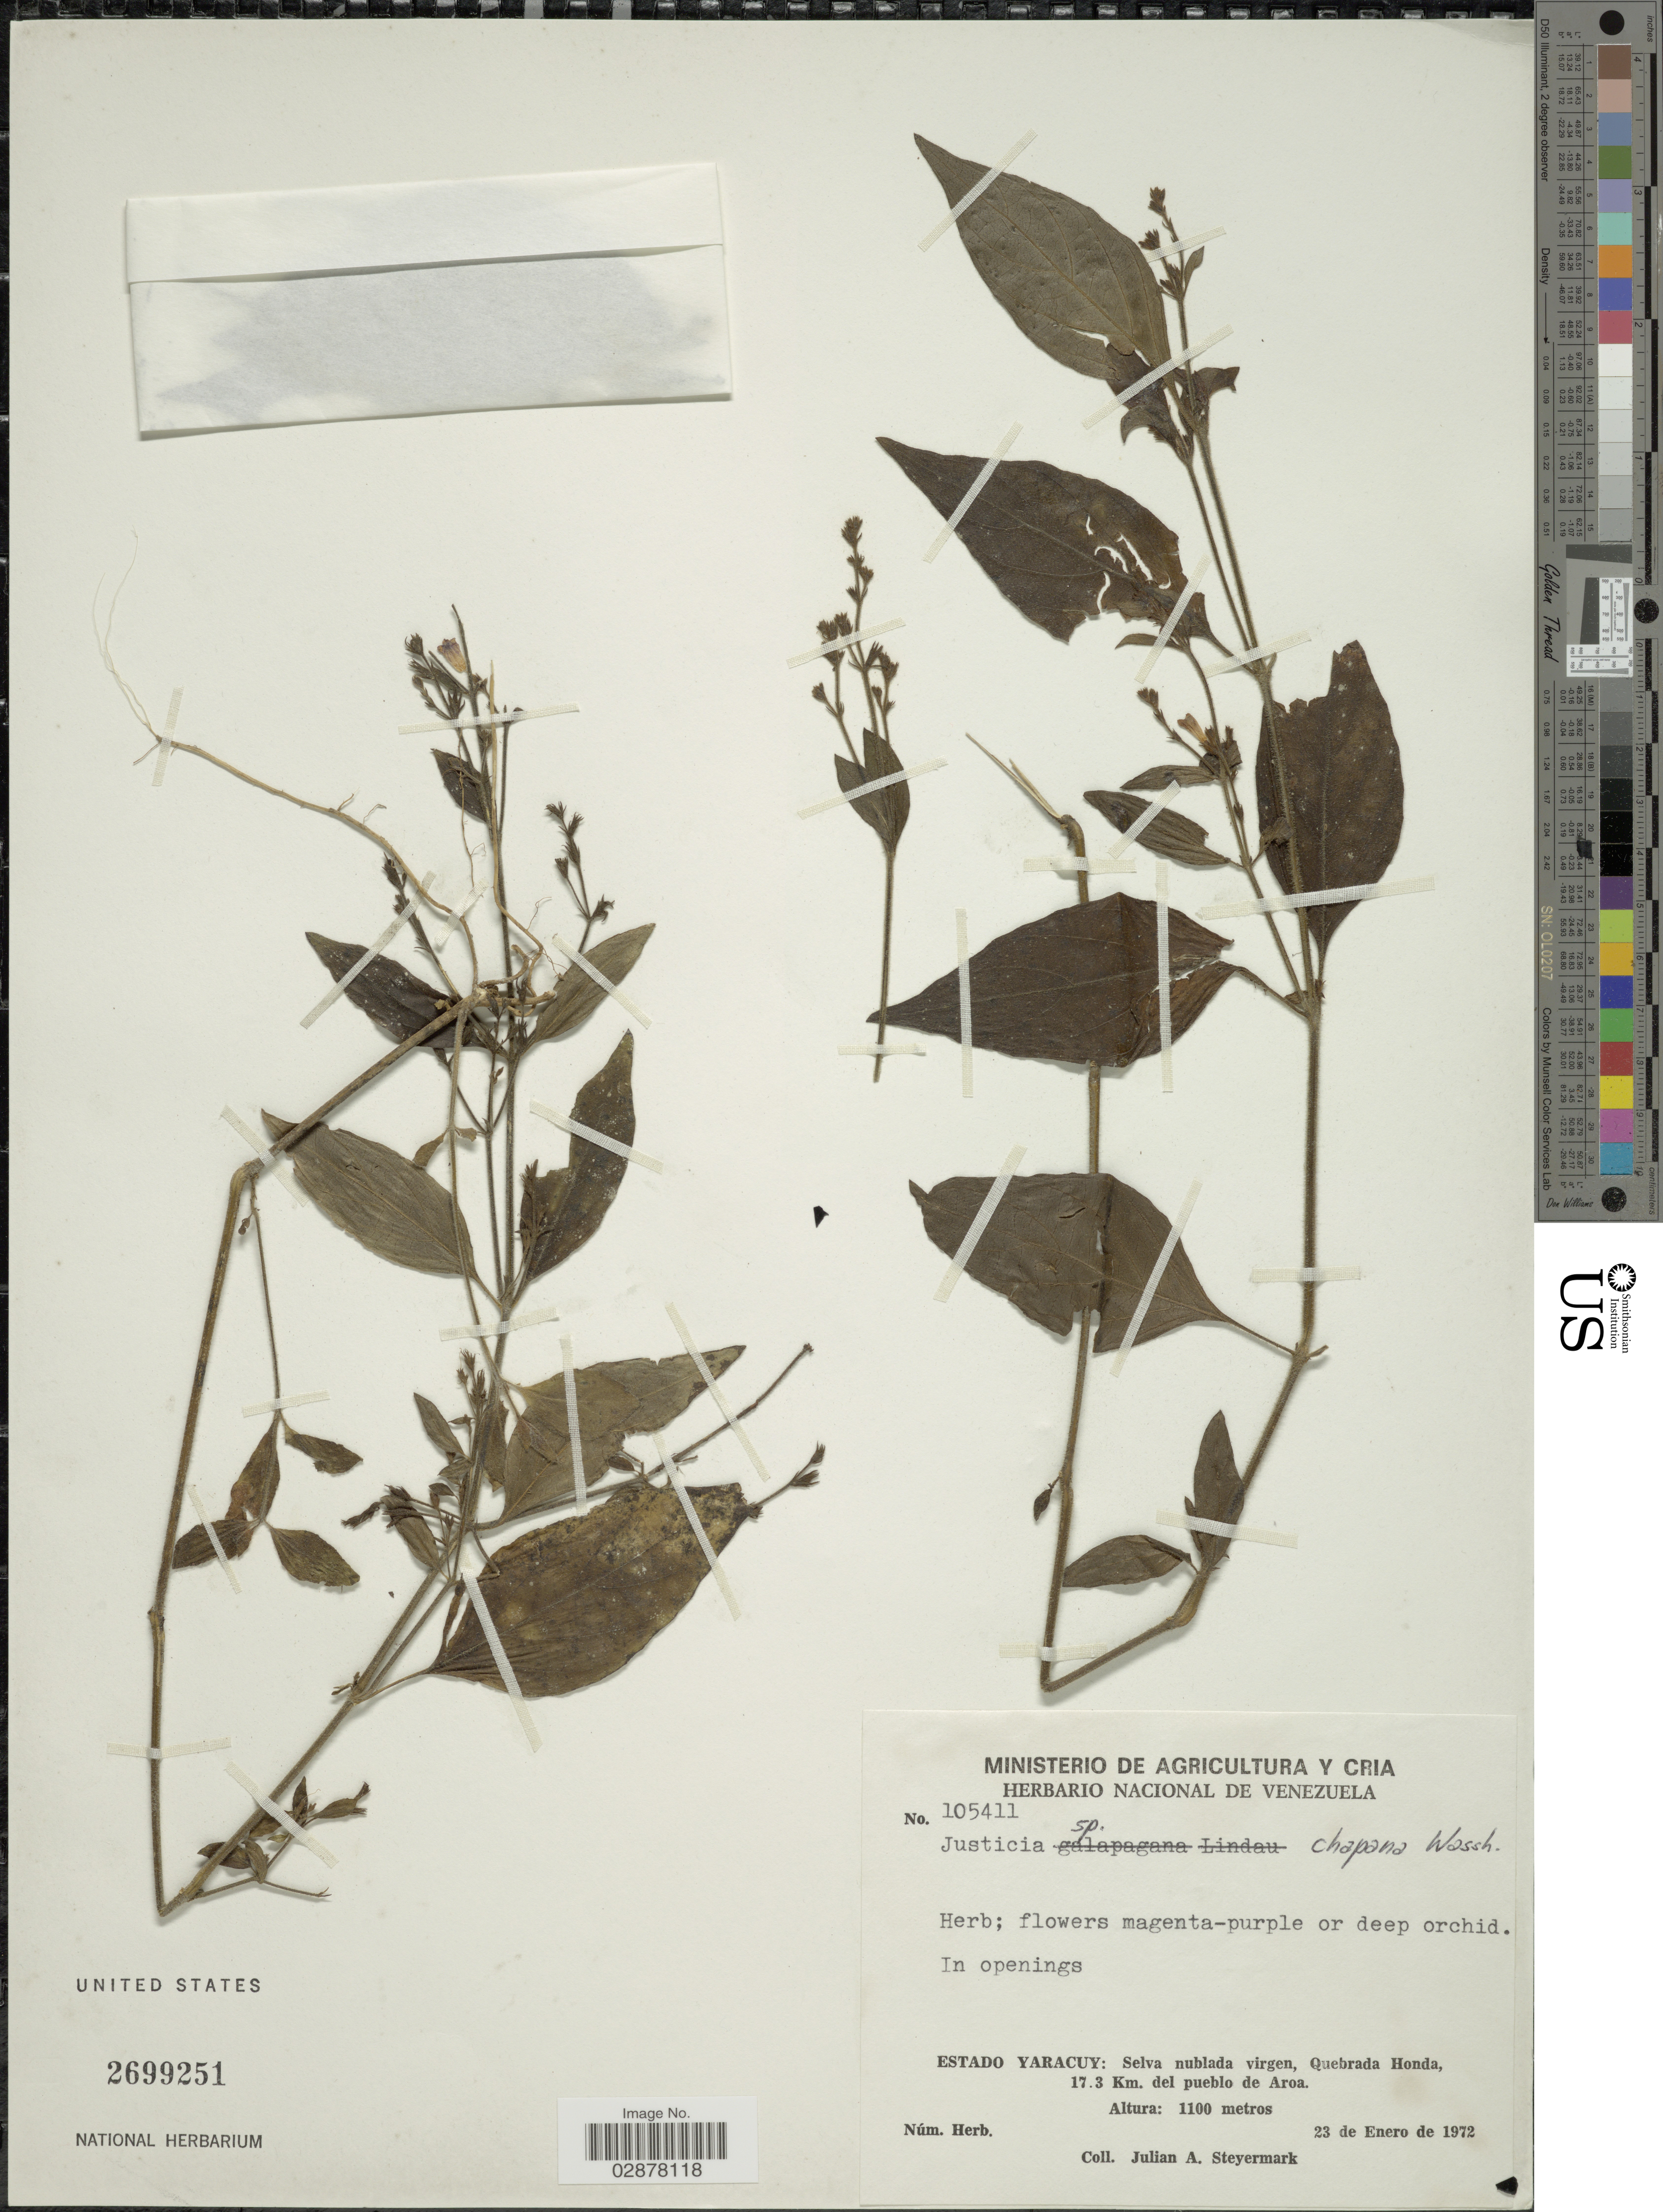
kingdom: Plantae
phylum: Tracheophyta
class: Magnoliopsida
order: Lamiales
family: Acanthaceae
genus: Justicia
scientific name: Justicia chapana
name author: Wassh.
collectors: J. Steyermark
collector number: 105411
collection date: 1972-01-23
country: Venezuela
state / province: Yaracuy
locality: Selva nublada virgen, Quebrada Honda, 17.3 Km. del pueblo de Aroa.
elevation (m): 1100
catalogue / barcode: US 2699251